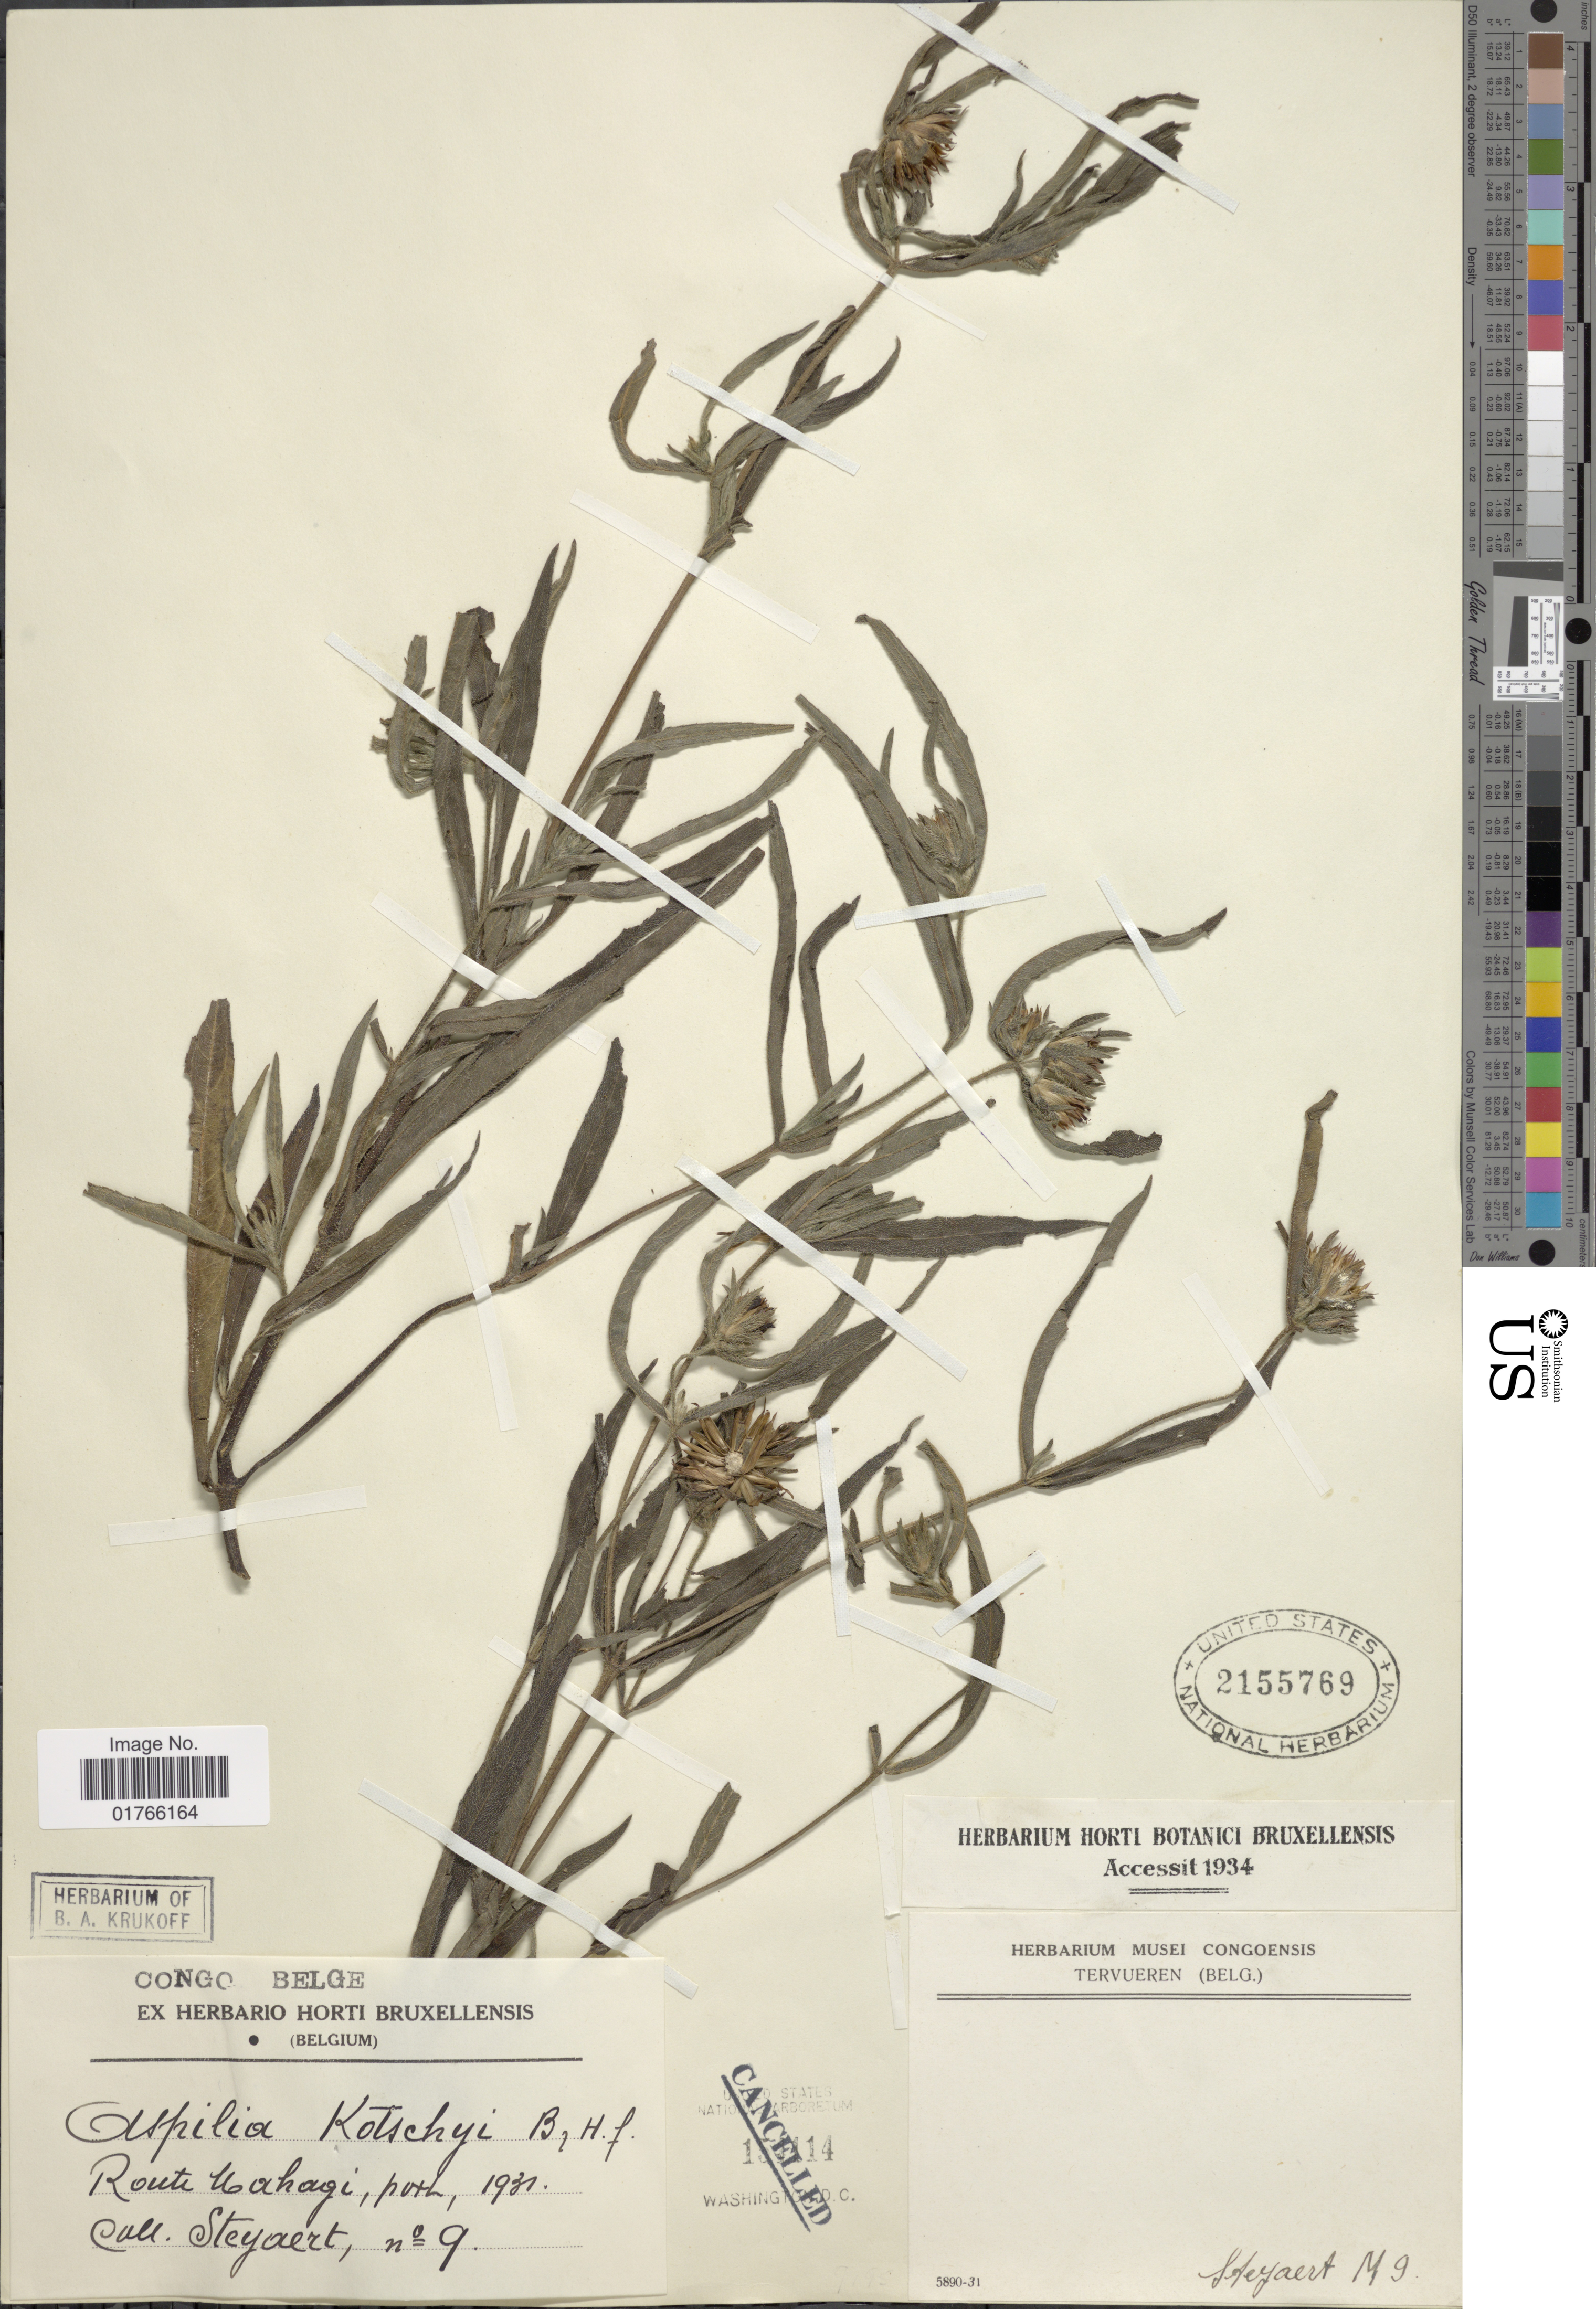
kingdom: Plantae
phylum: Tracheophyta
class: Magnoliopsida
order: Asterales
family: Asteraceae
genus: Aspilia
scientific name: Aspilia kotschyi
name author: (Sch. Bip.) Oliv.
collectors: -. Steyaert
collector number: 9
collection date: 1931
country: Congo, Democratic Republic of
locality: Congo Belge, Route Mahagi, north [interpreted]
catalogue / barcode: US 2155769